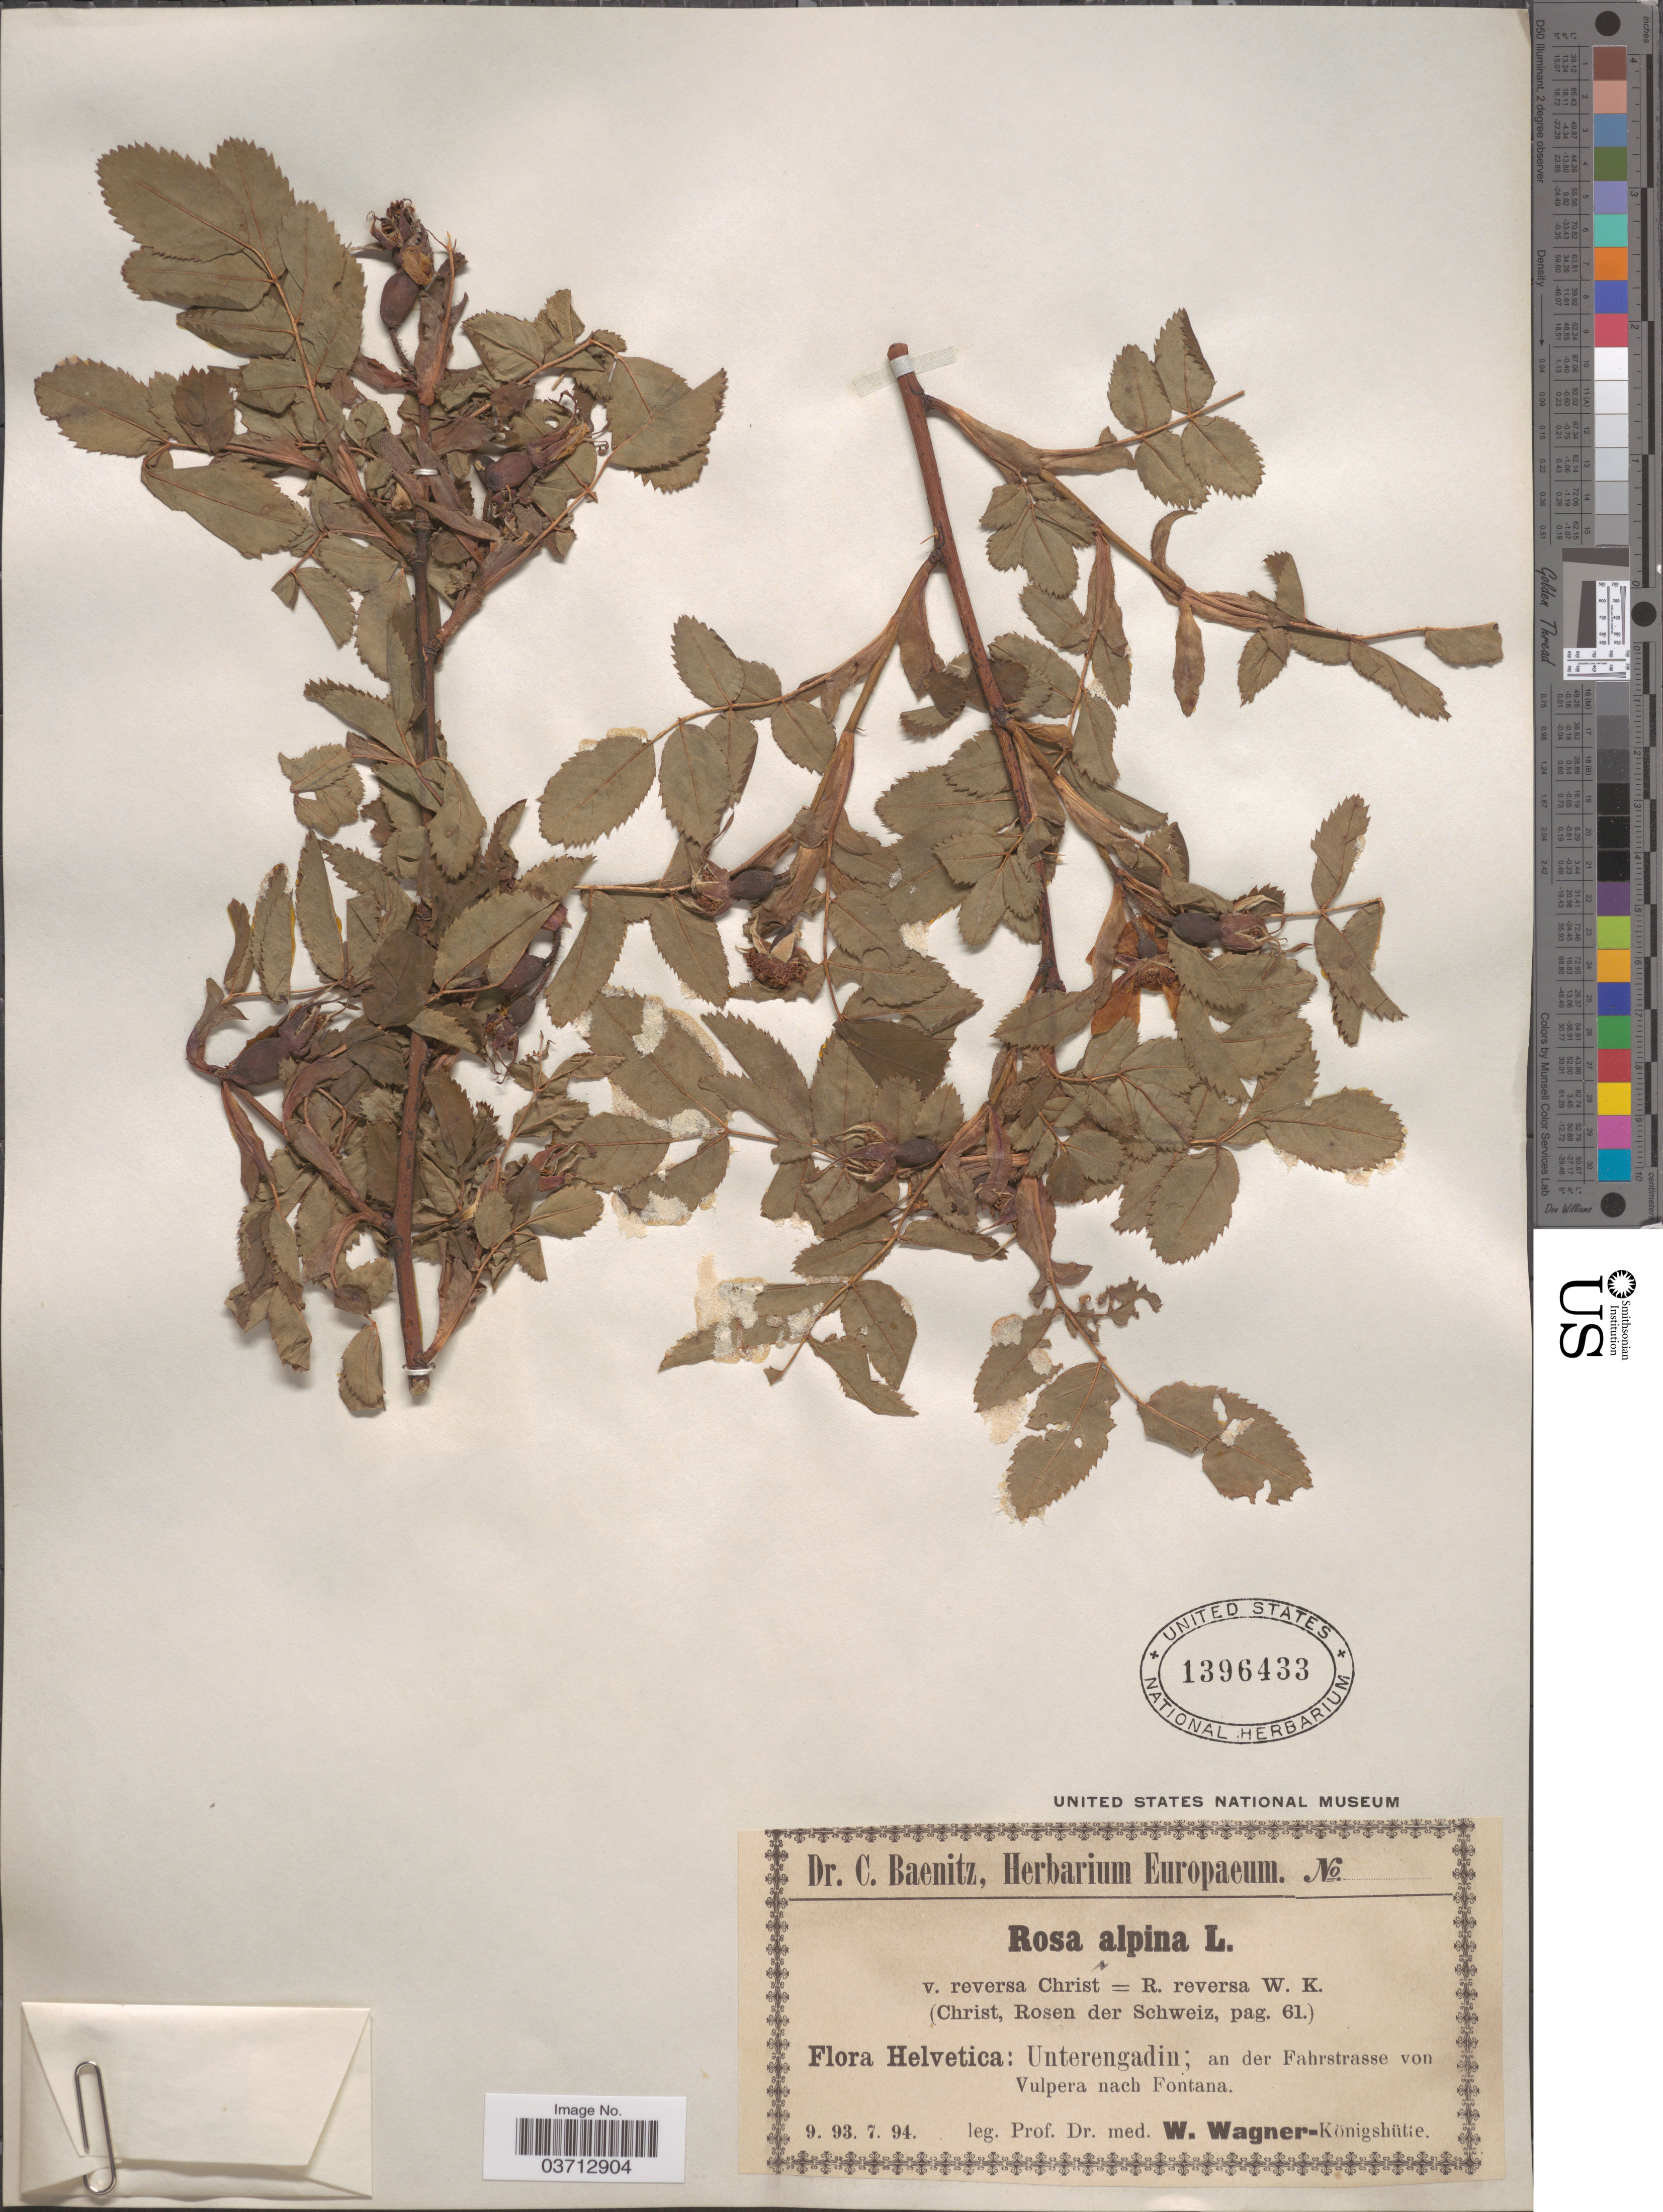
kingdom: Plantae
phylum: Tracheophyta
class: Magnoliopsida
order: Rosales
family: Rosaceae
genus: Rosa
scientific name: Rosa alpina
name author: L.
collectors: W. Wagner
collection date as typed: Transcribed d/m/y: /9/93 to /7/94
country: Switzerland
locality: Helvetica: Unterengadin; an der Fahrstrasse von Vulpera nach Fontana.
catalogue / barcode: US 1396433